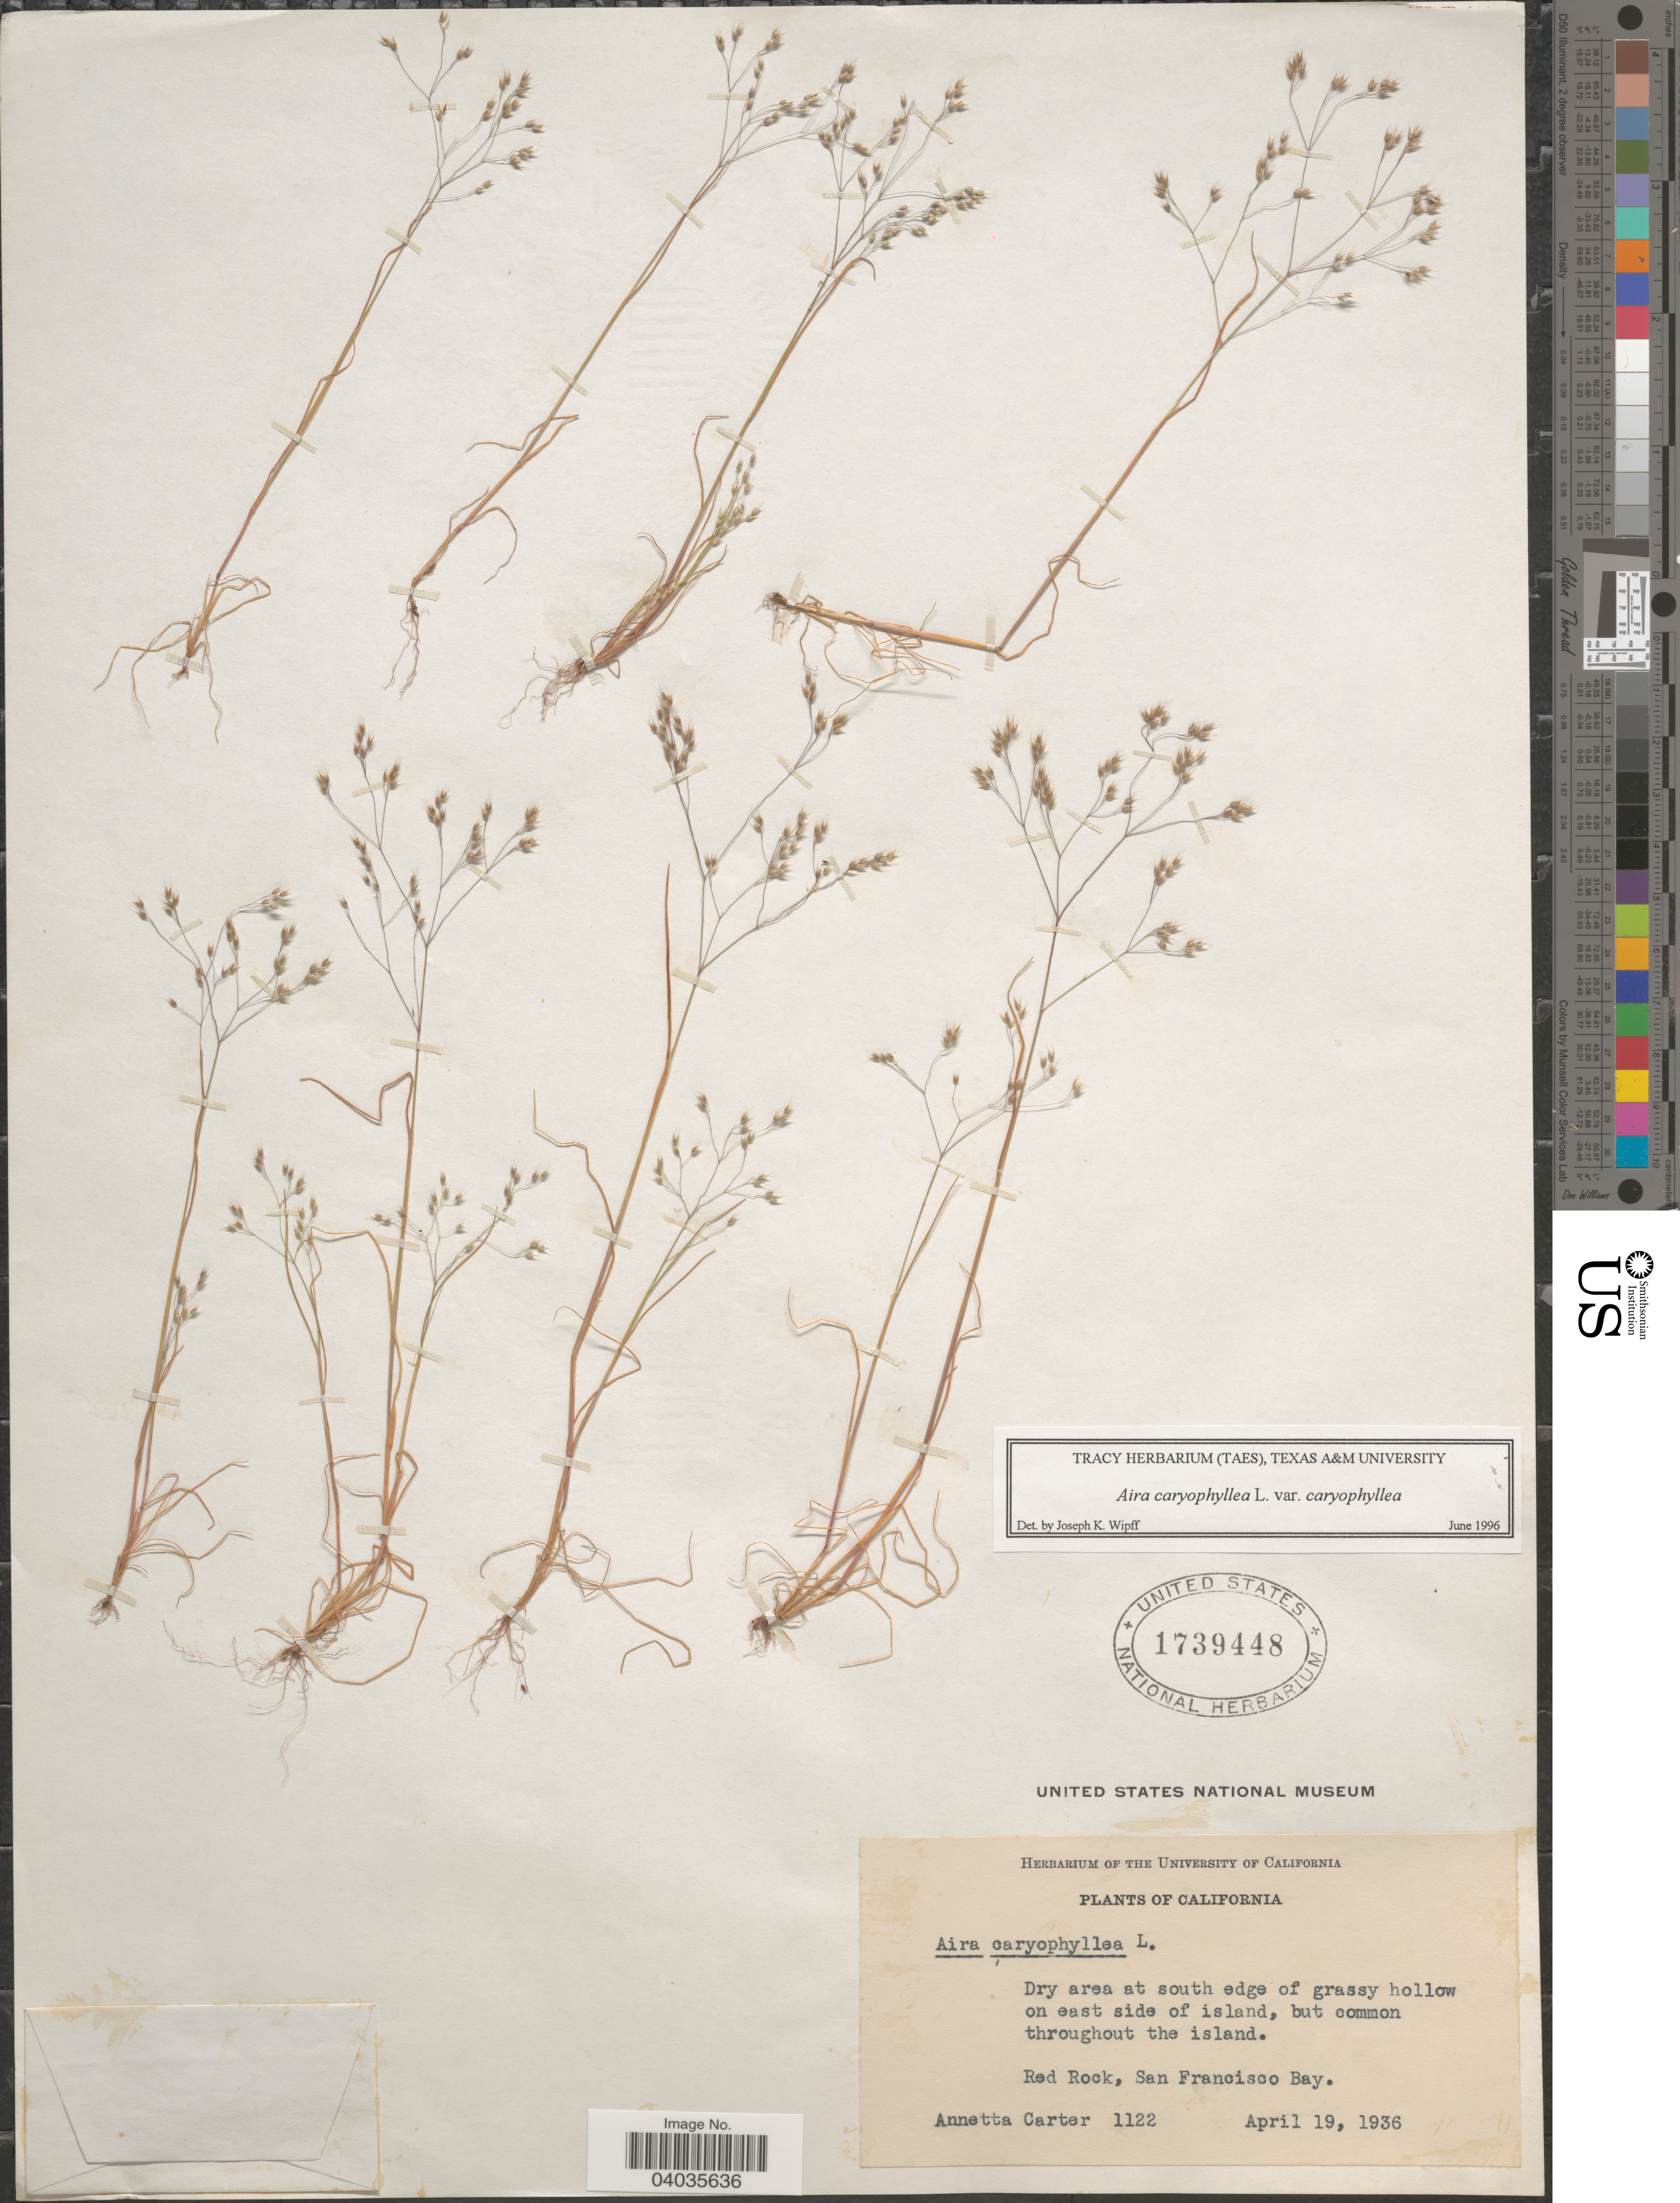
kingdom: Plantae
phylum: Tracheophyta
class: Liliopsida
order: Poales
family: Poaceae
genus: Aira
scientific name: Aira caryophyllea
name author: L.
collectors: A. Carter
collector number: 1122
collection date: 1936-04-19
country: United States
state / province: California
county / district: San Francisco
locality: On east side of island. Red Rock, San Francisco Bay.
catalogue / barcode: US 1739448